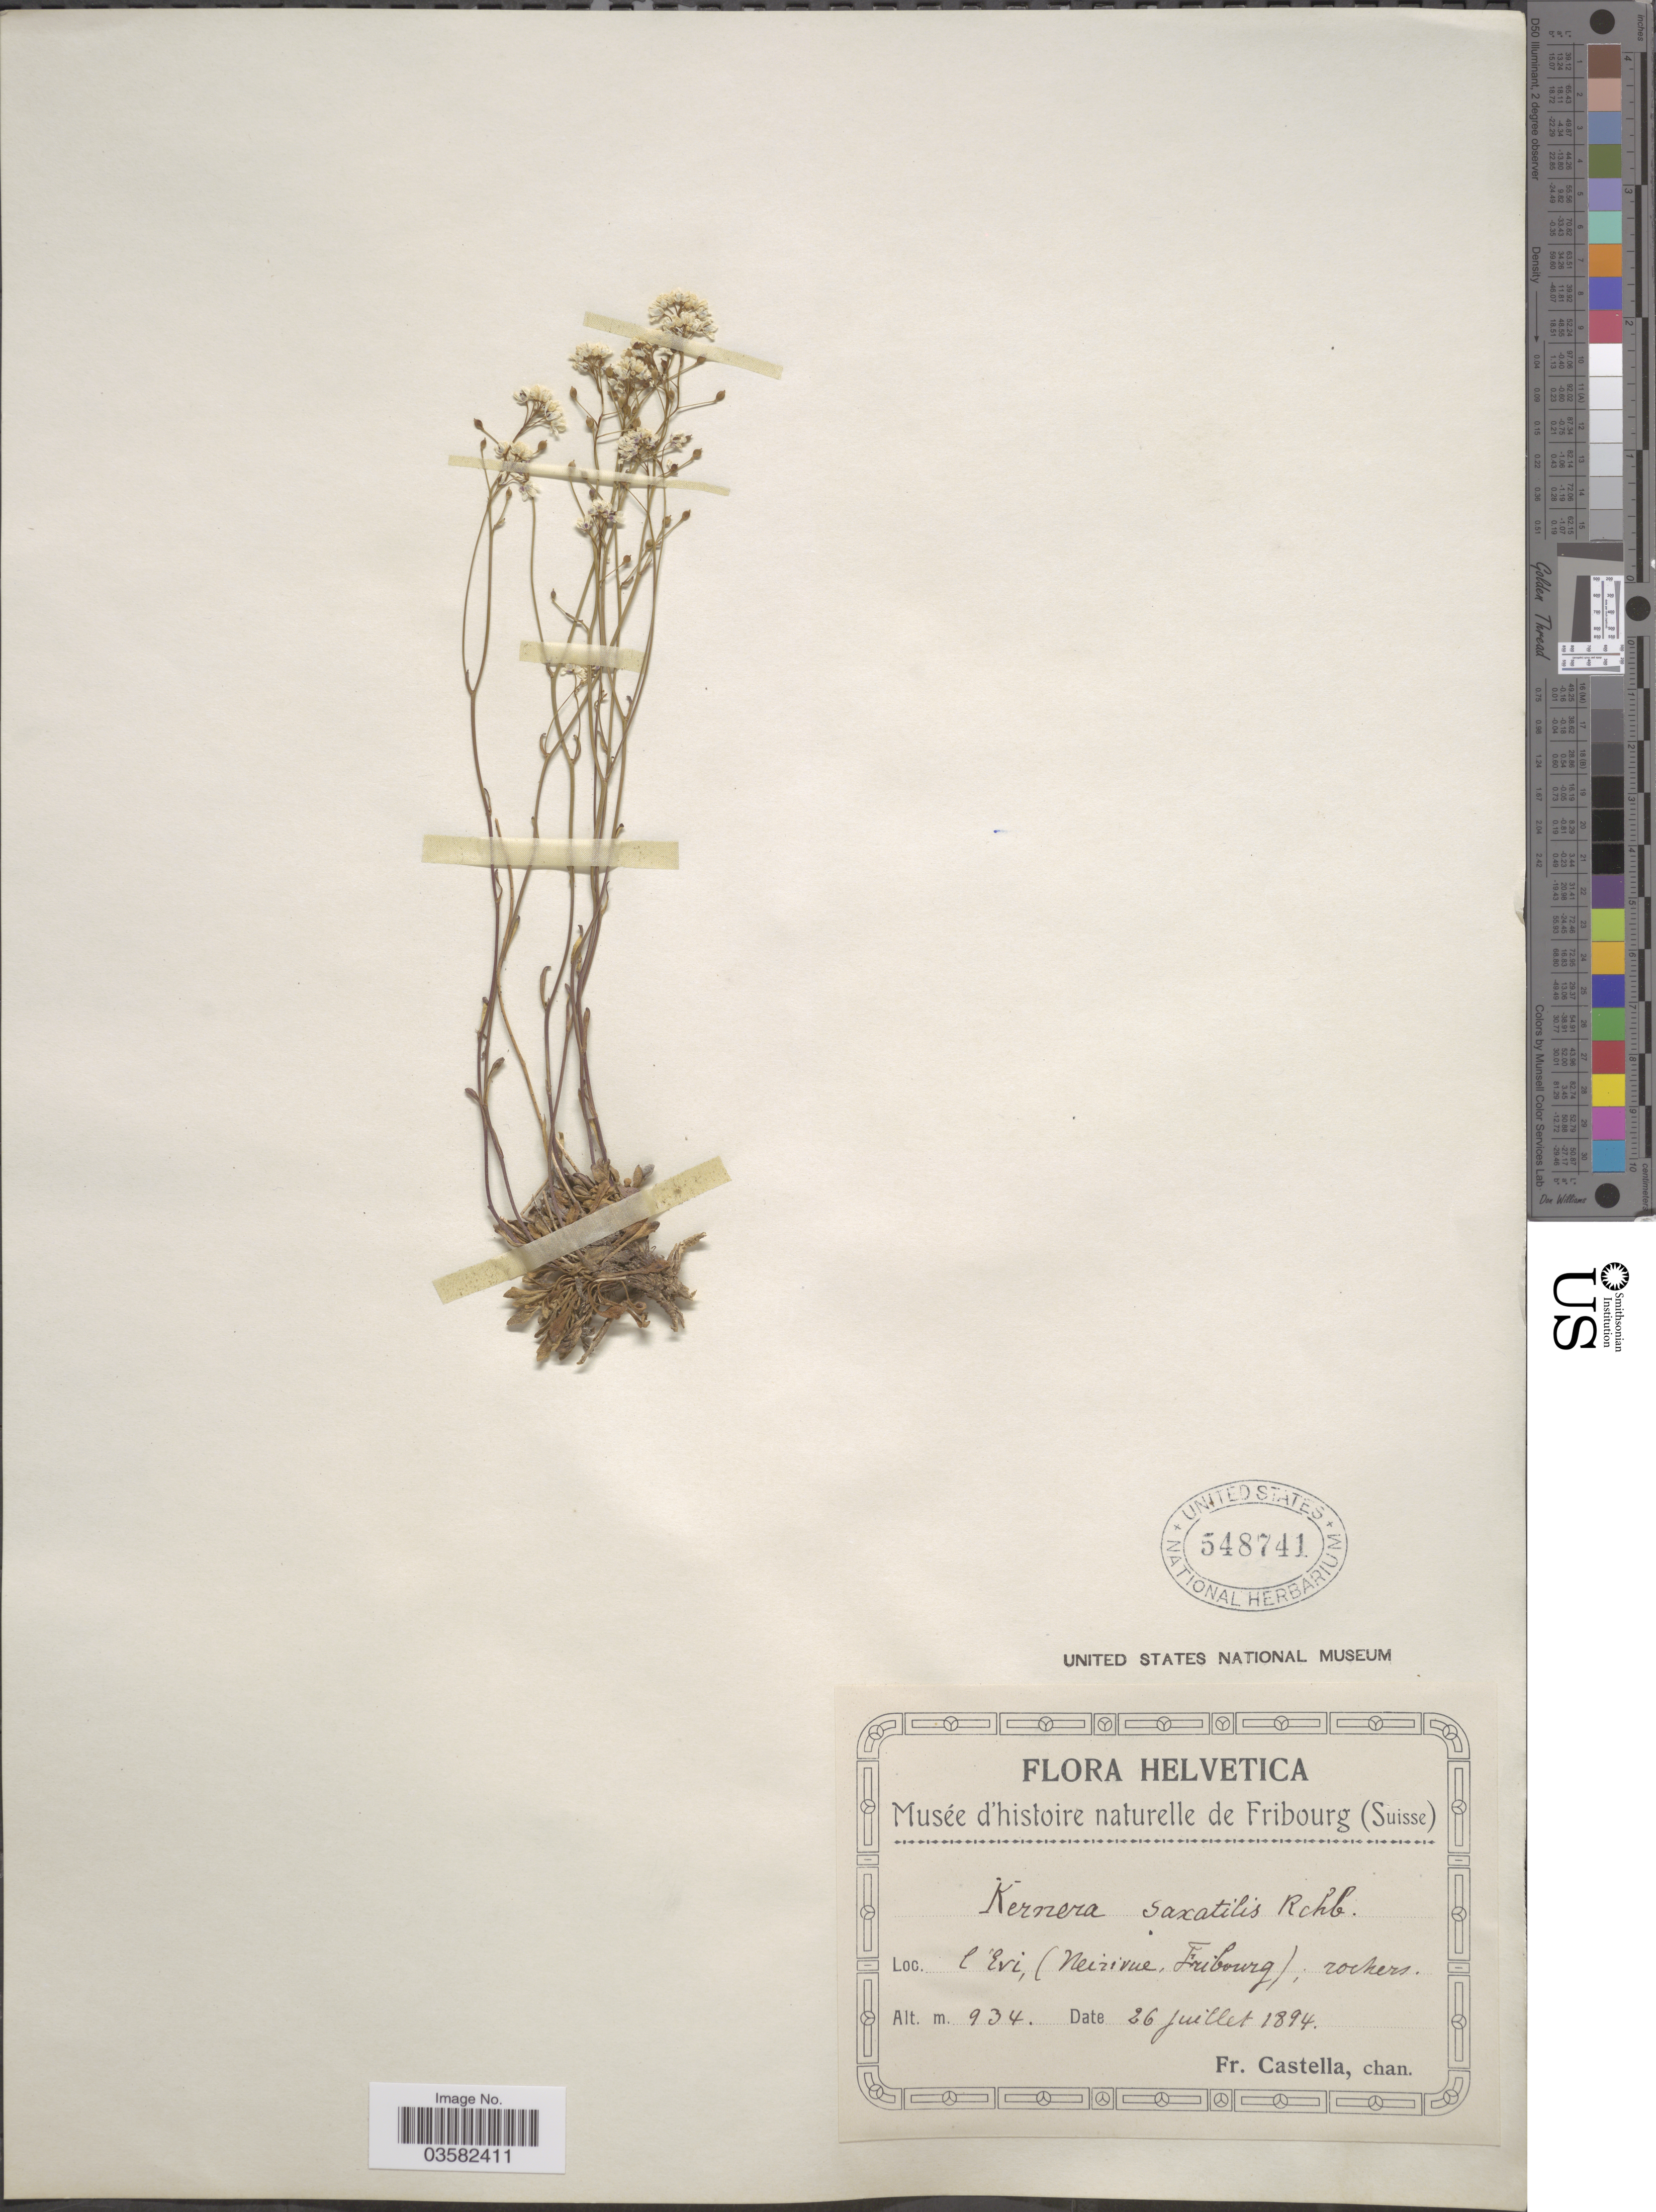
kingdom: Plantae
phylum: Tracheophyta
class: Magnoliopsida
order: Brassicales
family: Brassicaceae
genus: Kernera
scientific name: Kernera saxatilis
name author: (L.) Rchb.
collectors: Fr. Castella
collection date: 1894-07-26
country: Switzerland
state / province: Fribourg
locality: L'Evi, (Neirivue).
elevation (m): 934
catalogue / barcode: US 548741